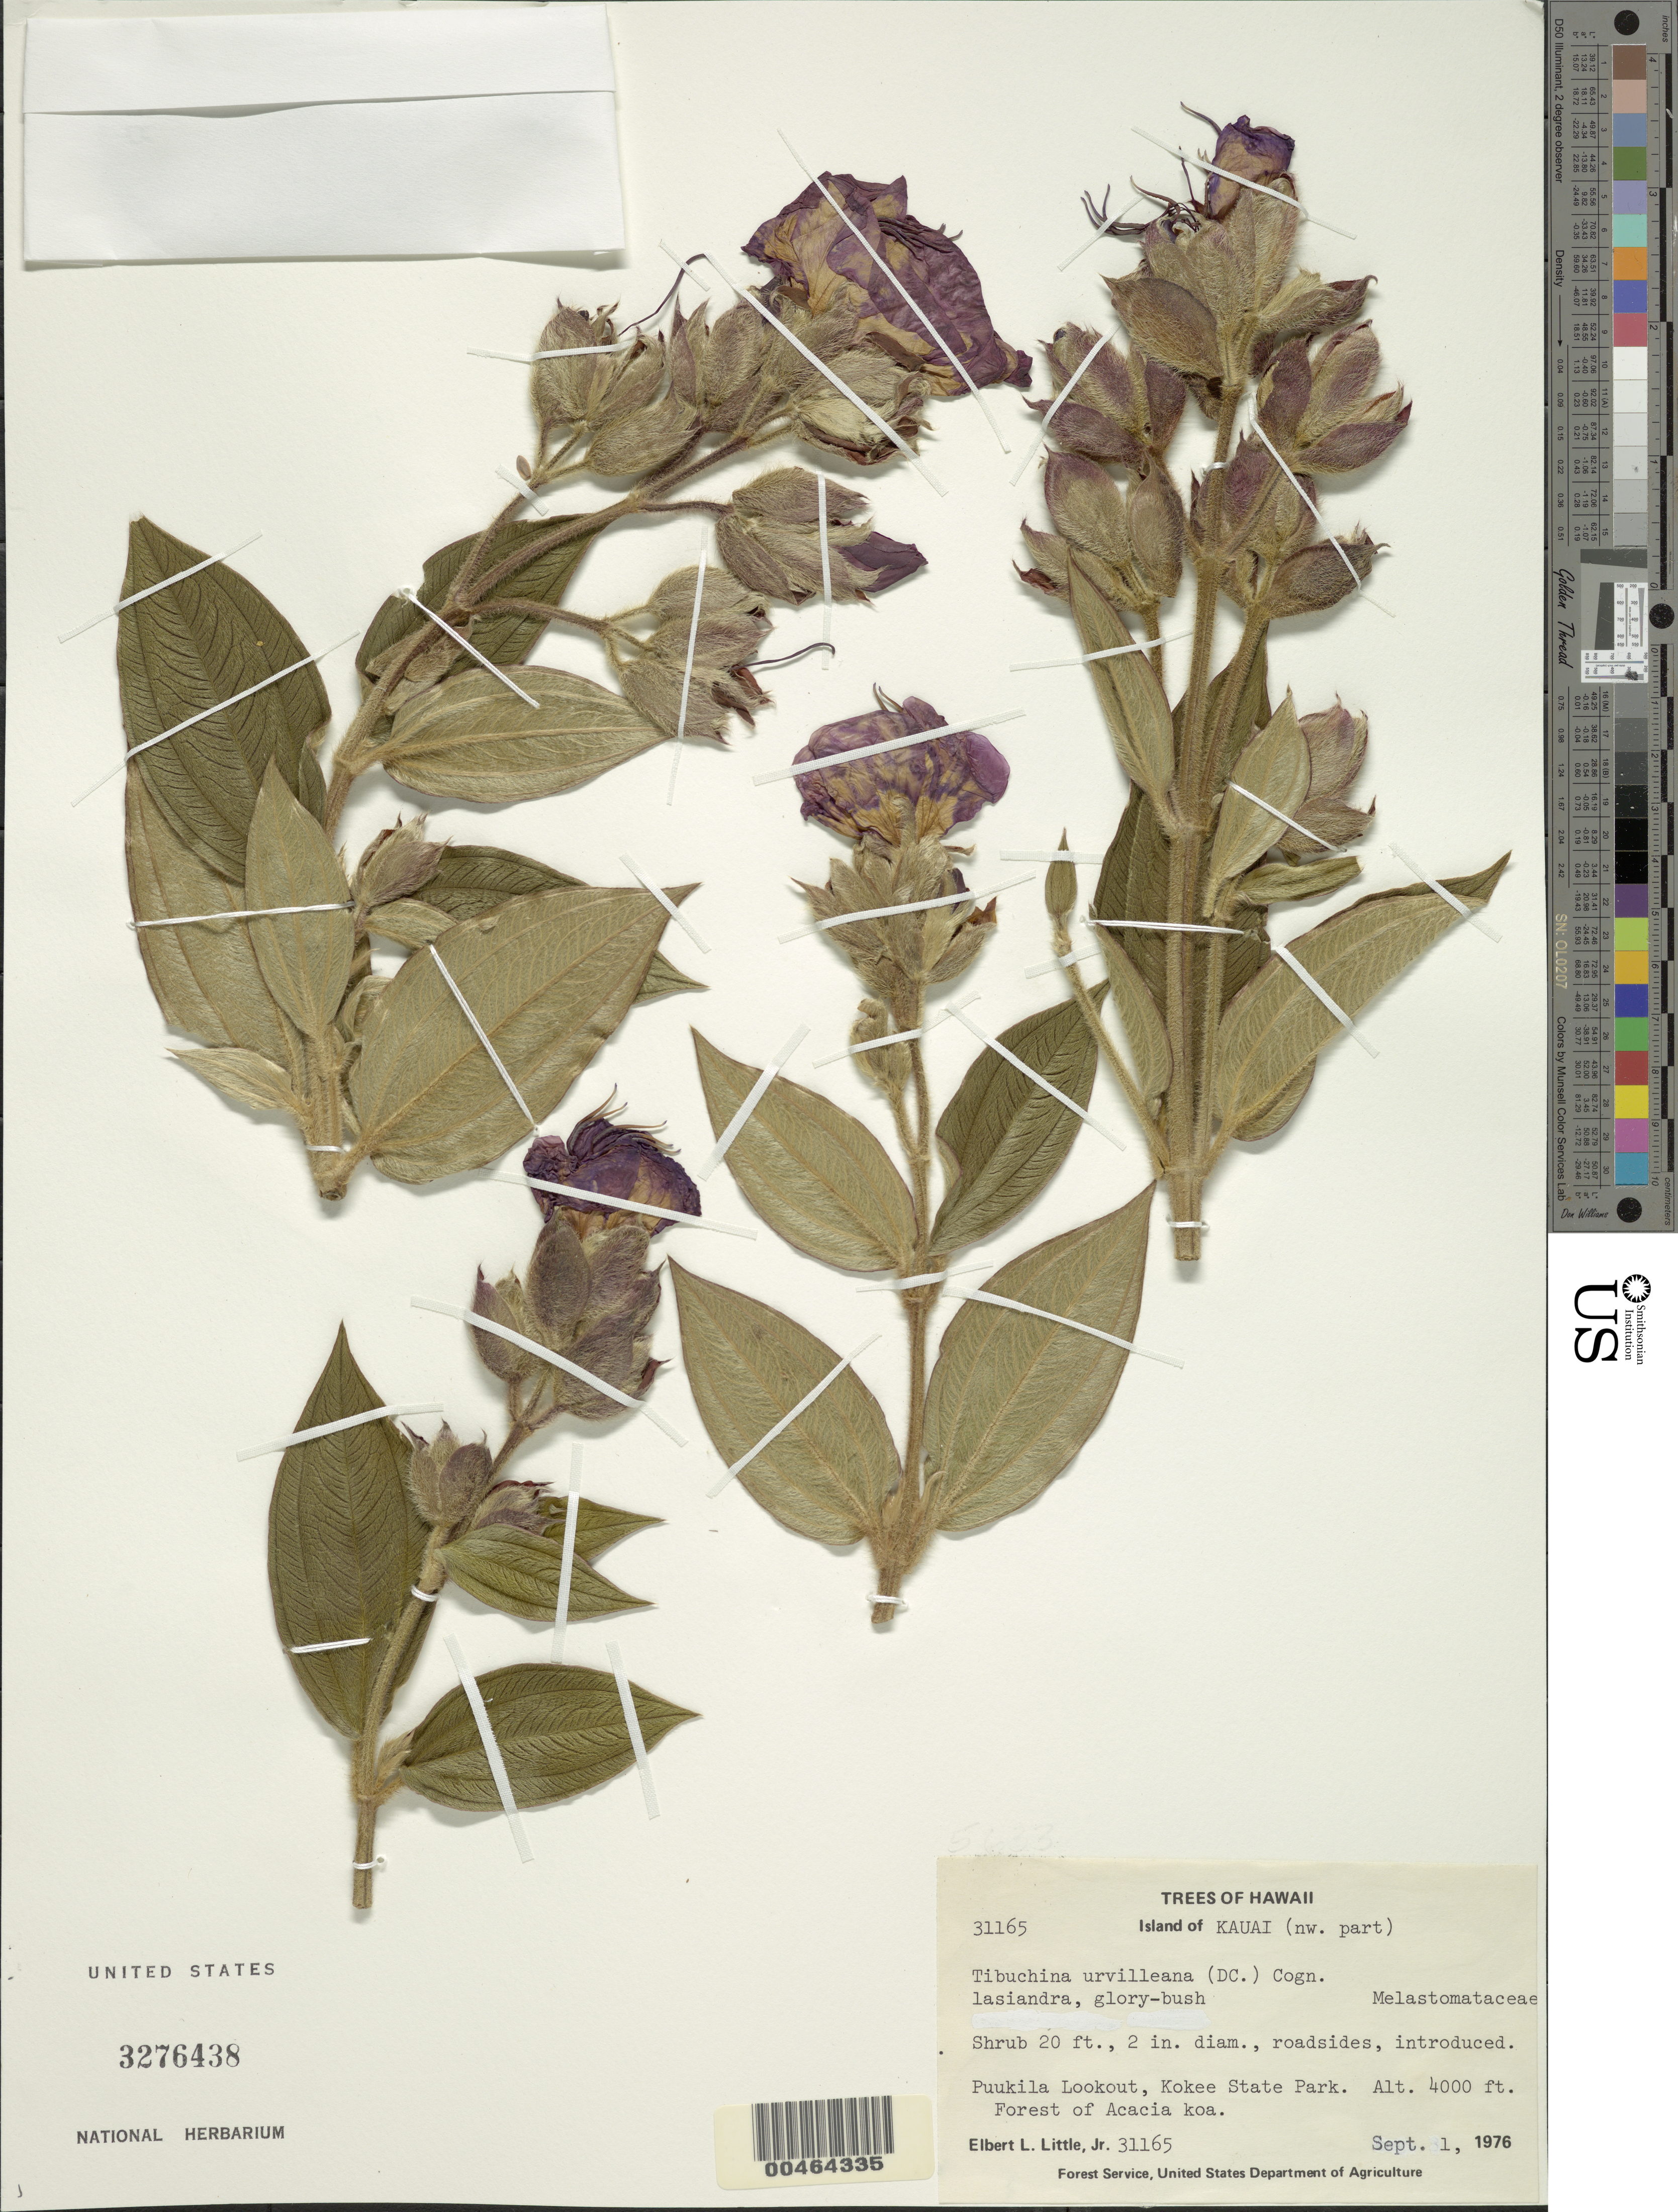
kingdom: Plantae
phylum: Tracheophyta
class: Magnoliopsida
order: Myrtales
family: Melastomataceae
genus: Pleroma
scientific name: Pleroma urvilleanum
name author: (DC.) P.J.F. Guim. & Michelang.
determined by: Wagner, W. L., (BOT), Smithsonian Institution - National Museum of Natural History (UNITED STATES)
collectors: E. L. Little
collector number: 31165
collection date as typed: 1 Sep 1976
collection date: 1976-09-01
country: United States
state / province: Hawaii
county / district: Kauai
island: Kaua'i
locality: Puukila Lookout, Kokee State Park. NW part of Kauai.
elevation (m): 1219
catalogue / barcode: US 3276438